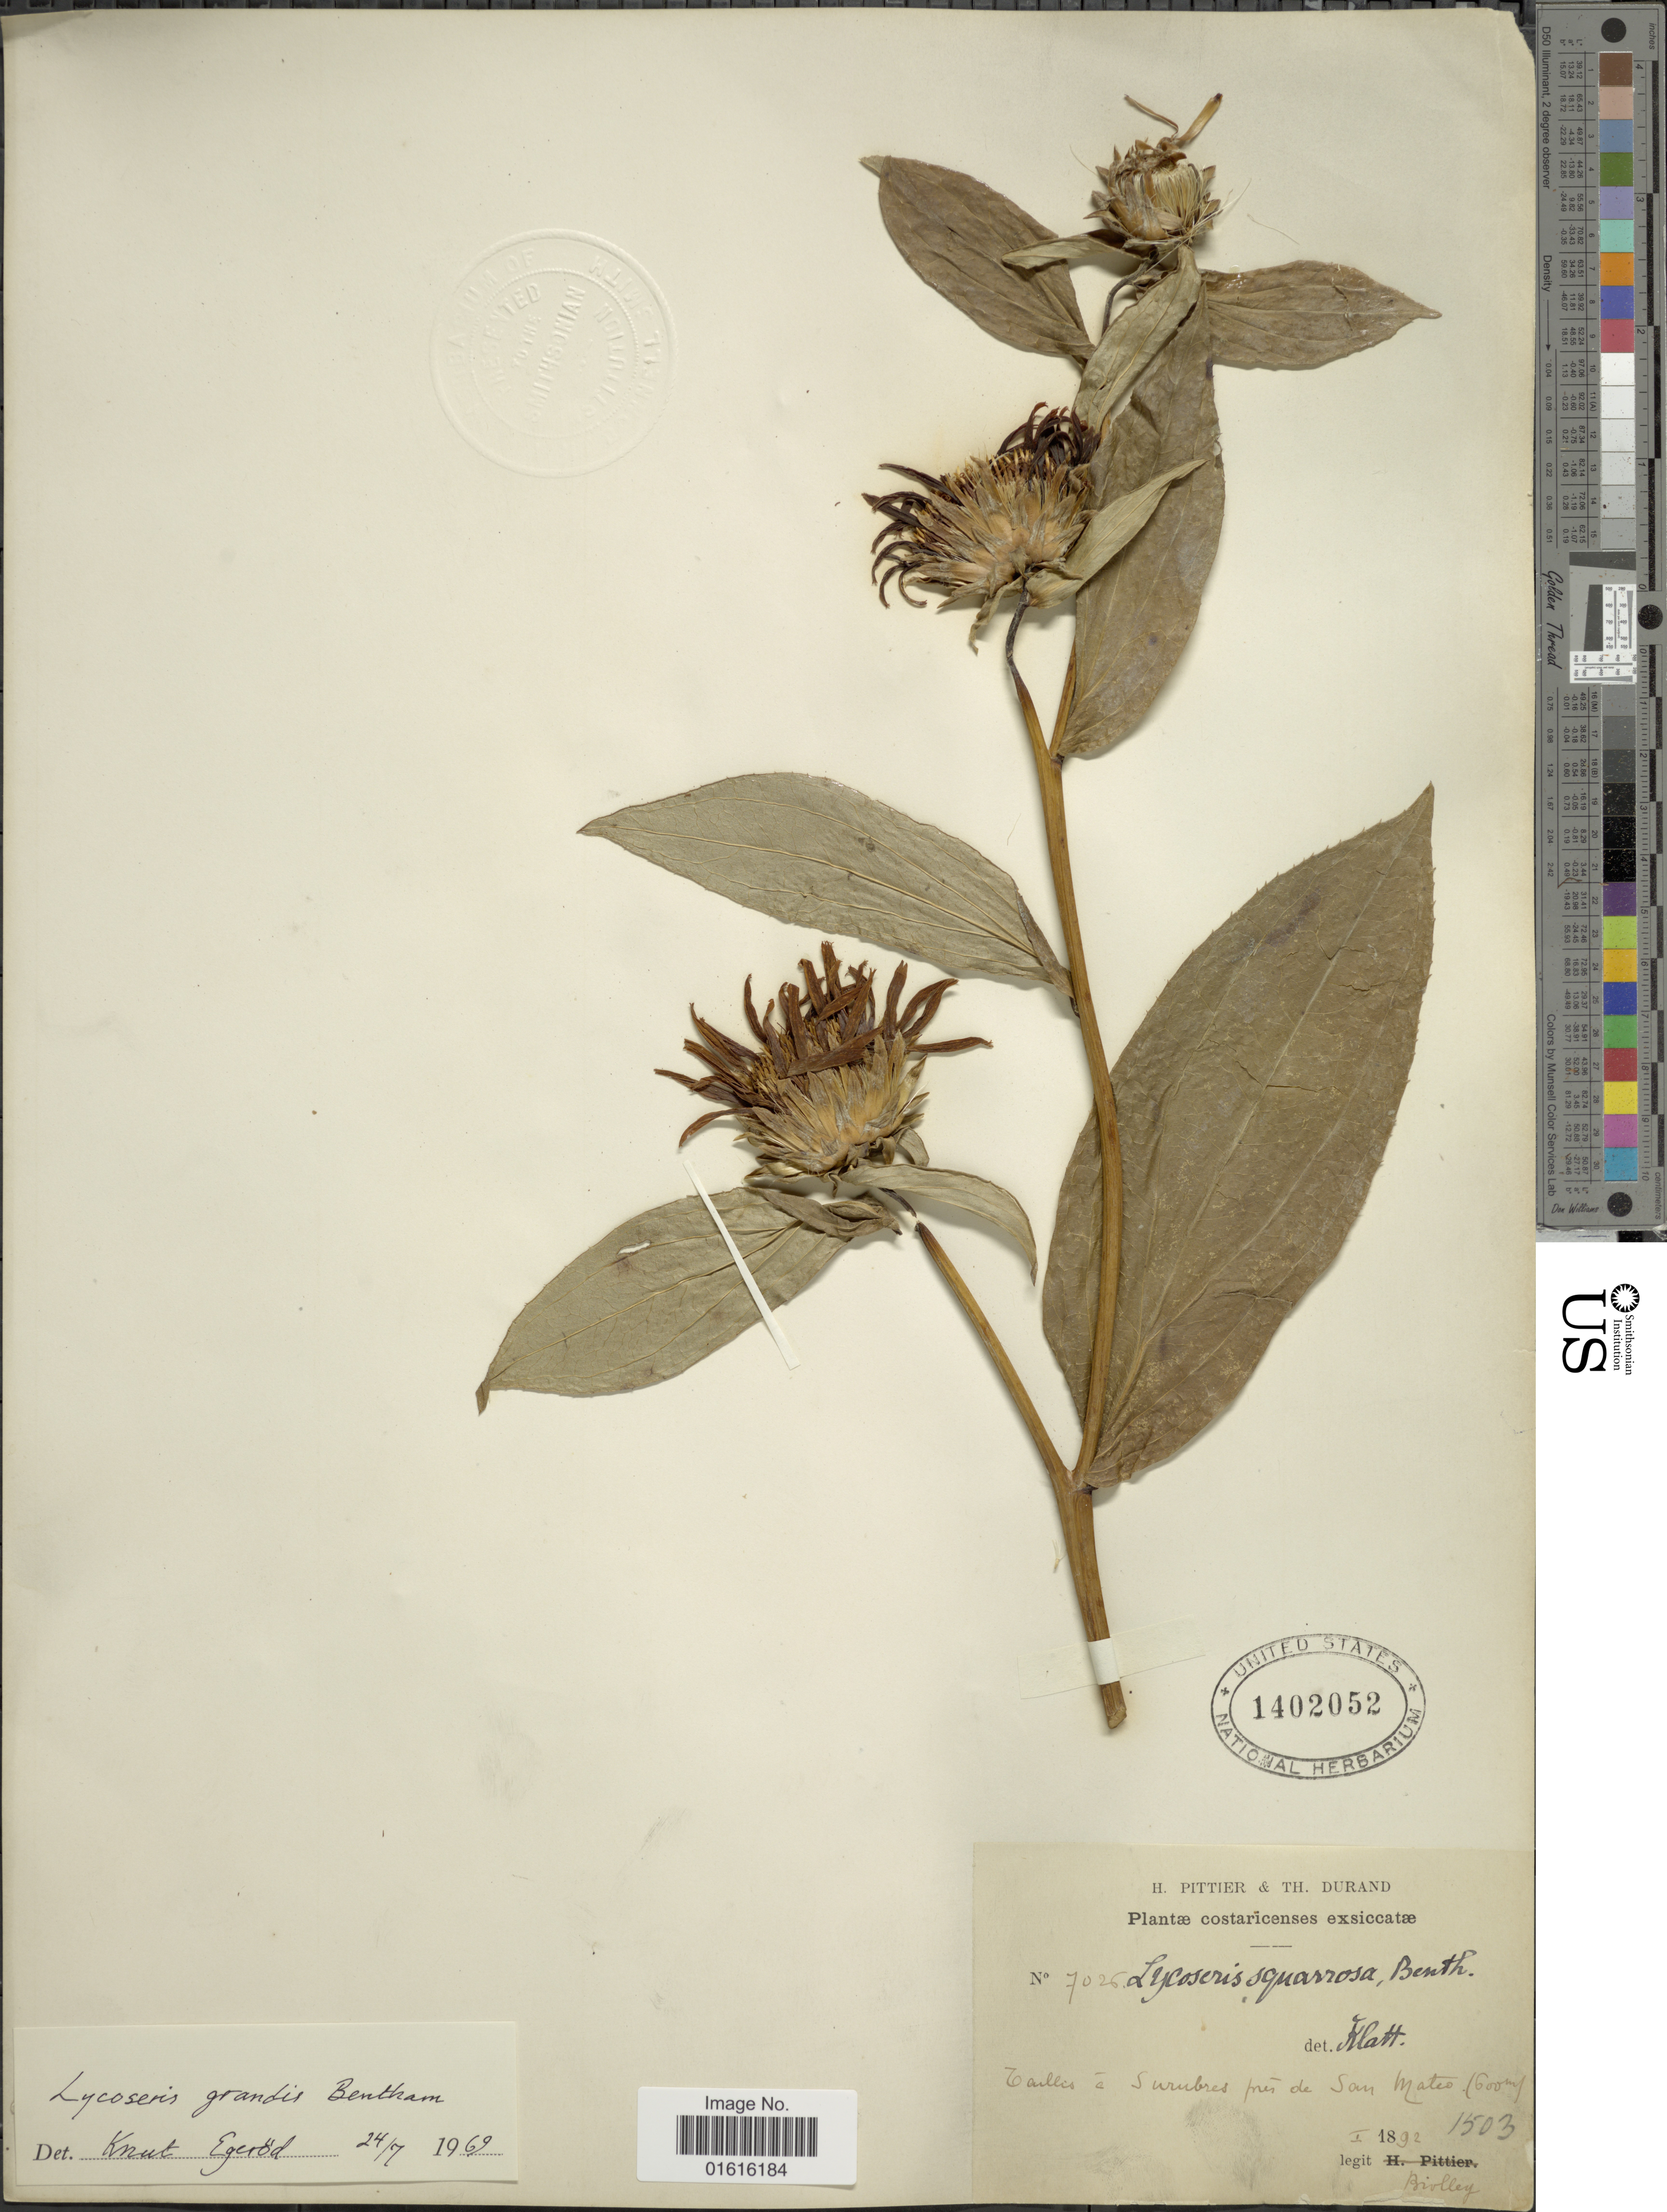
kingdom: Plantae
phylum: Tracheophyta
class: Magnoliopsida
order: Asterales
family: Asteraceae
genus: Lycoseris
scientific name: Lycoseris grandis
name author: Benth. in Oerst.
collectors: Biolley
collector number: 7026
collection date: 1892-01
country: Costa Rica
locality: Taillis à Surubres près de San Mateo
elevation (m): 600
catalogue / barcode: US 1402052